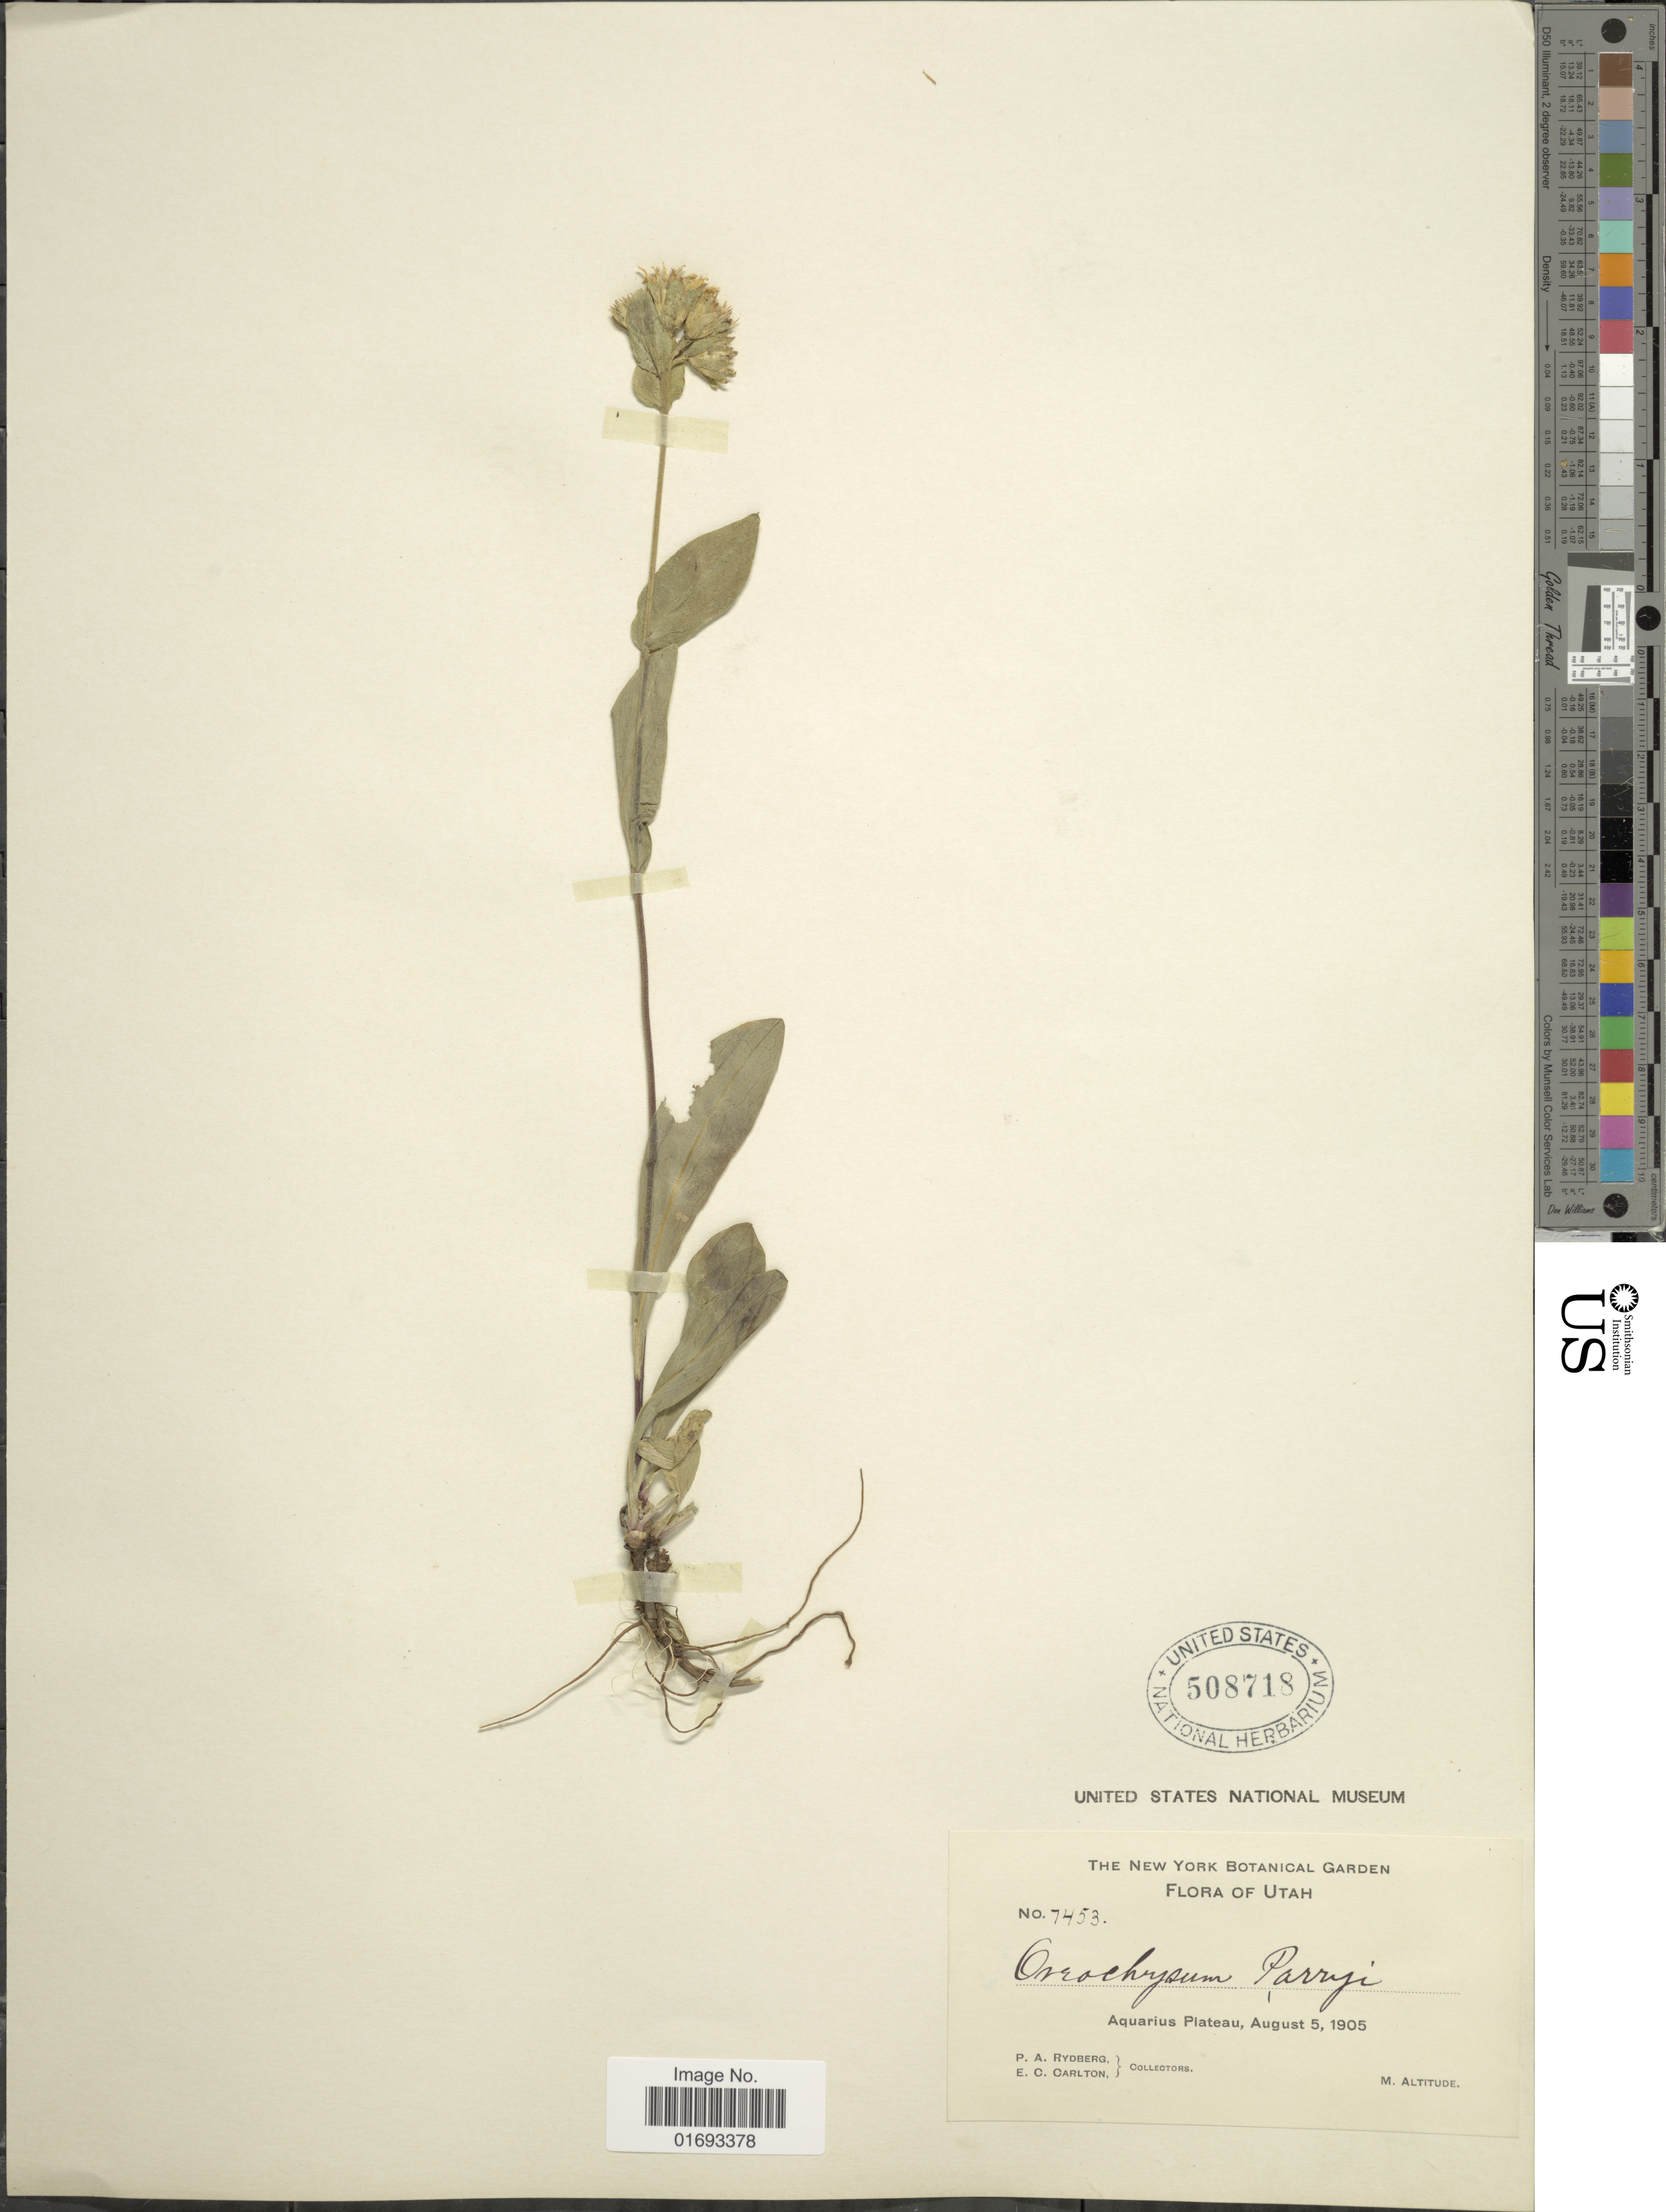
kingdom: Plantae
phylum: Tracheophyta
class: Magnoliopsida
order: Asterales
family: Asteraceae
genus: Oreochrysum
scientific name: Oreochrysum parryi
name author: (A. Gray) Rydb.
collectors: P. A. Rydberg & E. Carlton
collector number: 7453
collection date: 1905-08-05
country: United States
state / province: Utah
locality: Aquarius Plateau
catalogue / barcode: US 508718